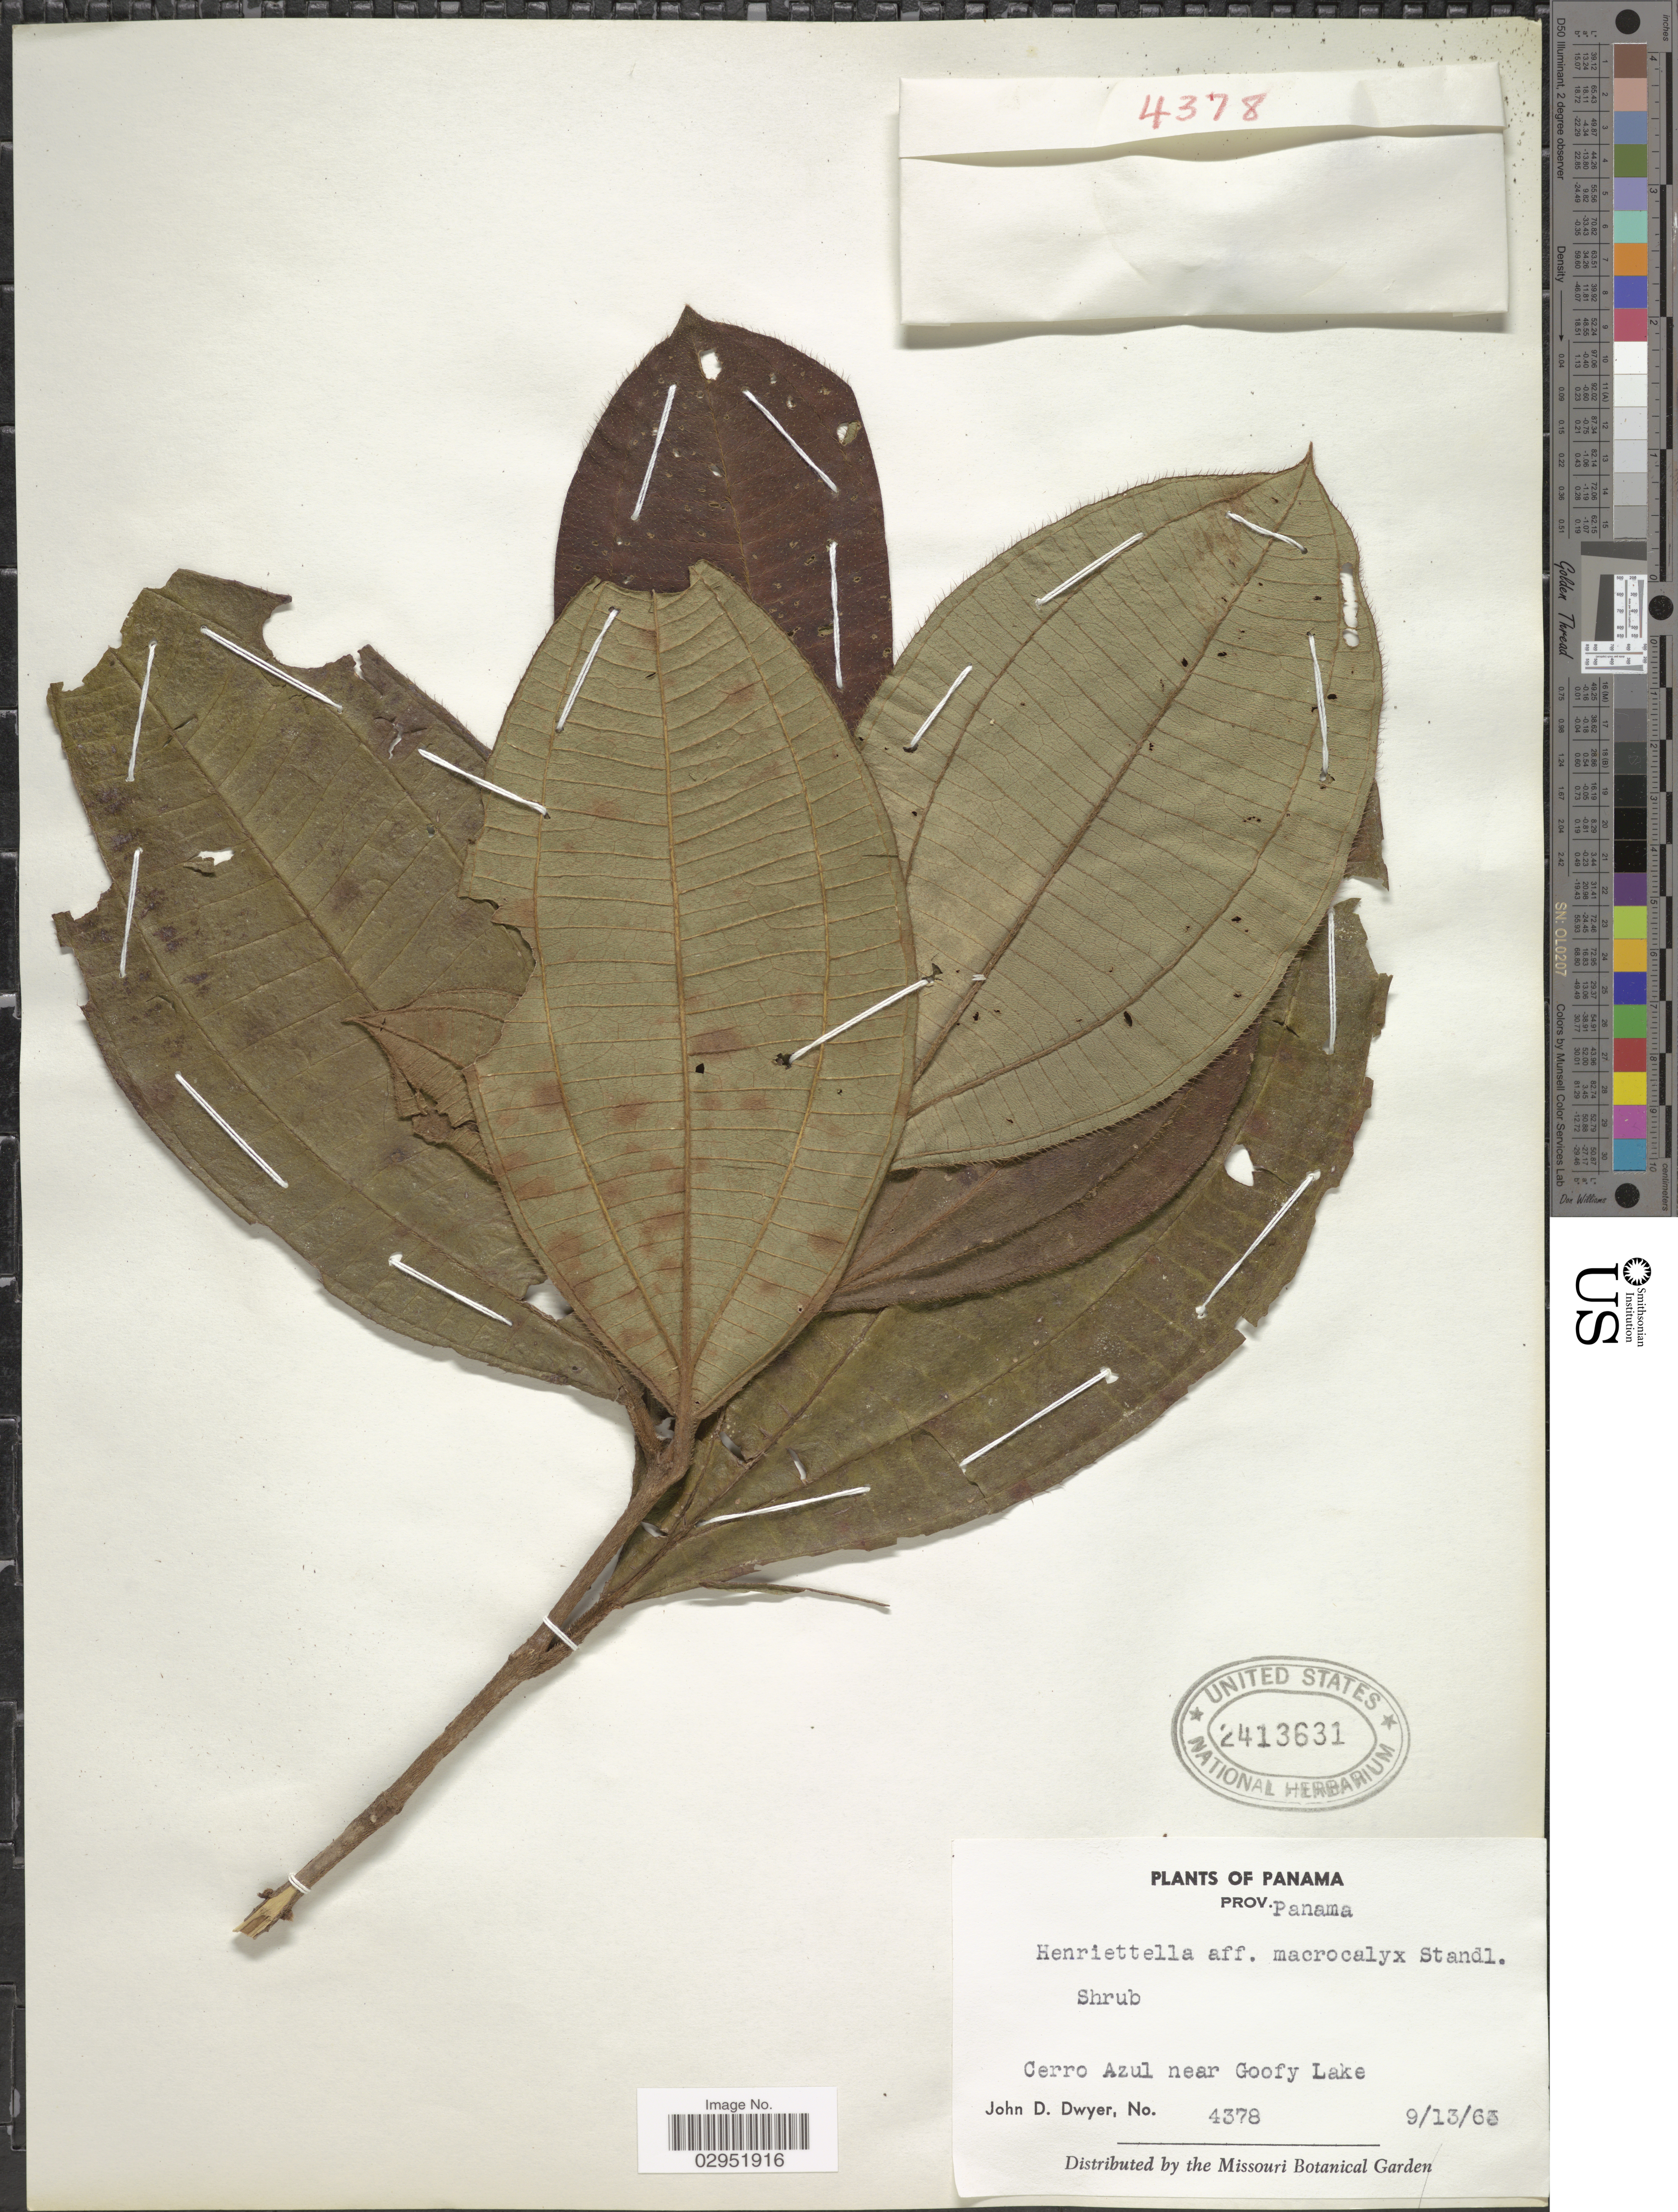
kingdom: Plantae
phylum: Tracheophyta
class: Magnoliopsida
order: Myrtales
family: Melastomataceae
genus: Henriettea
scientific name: Henriettea succosa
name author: (Aubl.) DC.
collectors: J. D. Dwyer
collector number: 4378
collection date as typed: Transcribed d/m/y: 13/9/63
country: Panama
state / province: Panamá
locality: Cerro Azul near Goofy Lake.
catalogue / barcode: US 2413631